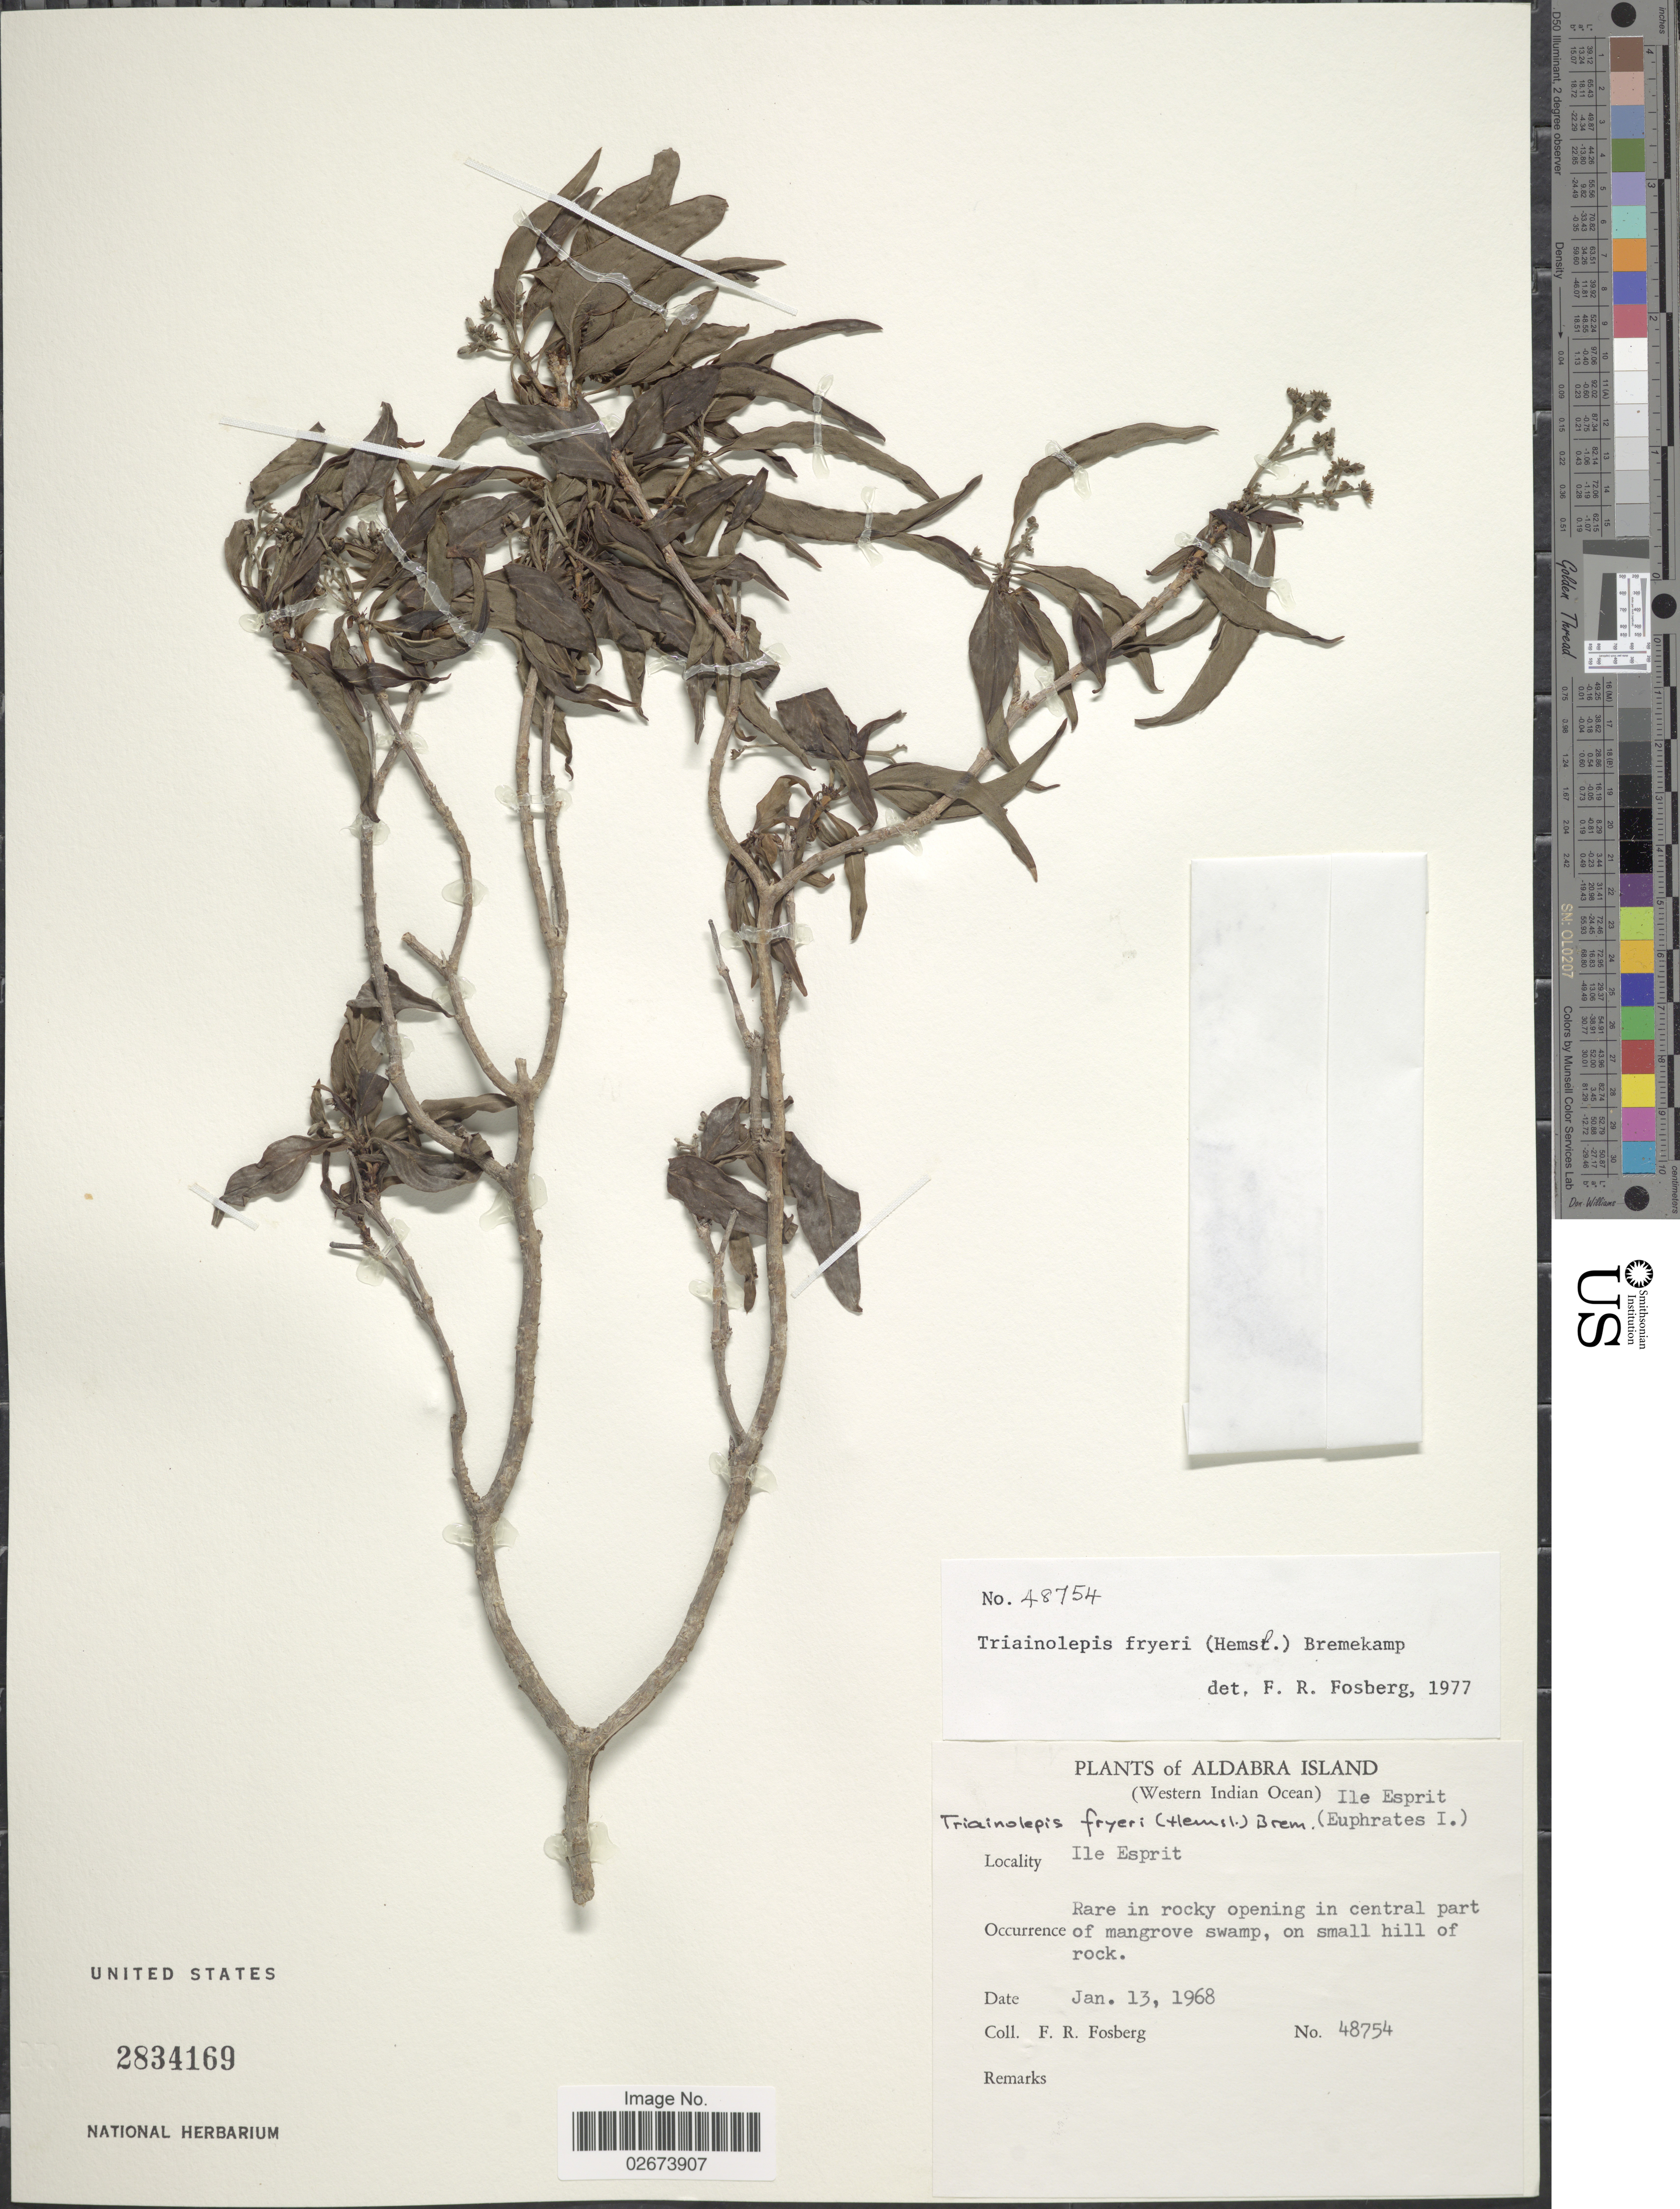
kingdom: Plantae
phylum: Tracheophyta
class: Magnoliopsida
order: Gentianales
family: Rubiaceae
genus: Triainolepis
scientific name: Triainolepis fryeri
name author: (Hemsl.) Bremek.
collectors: F. R. Fosberg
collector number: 48754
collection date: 1968-01-13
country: Seychelles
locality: Aldabra Island. (Western Indian Ocean) Ile Esprit (Euphrates I.). Ile Esprit.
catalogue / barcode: US 2834169